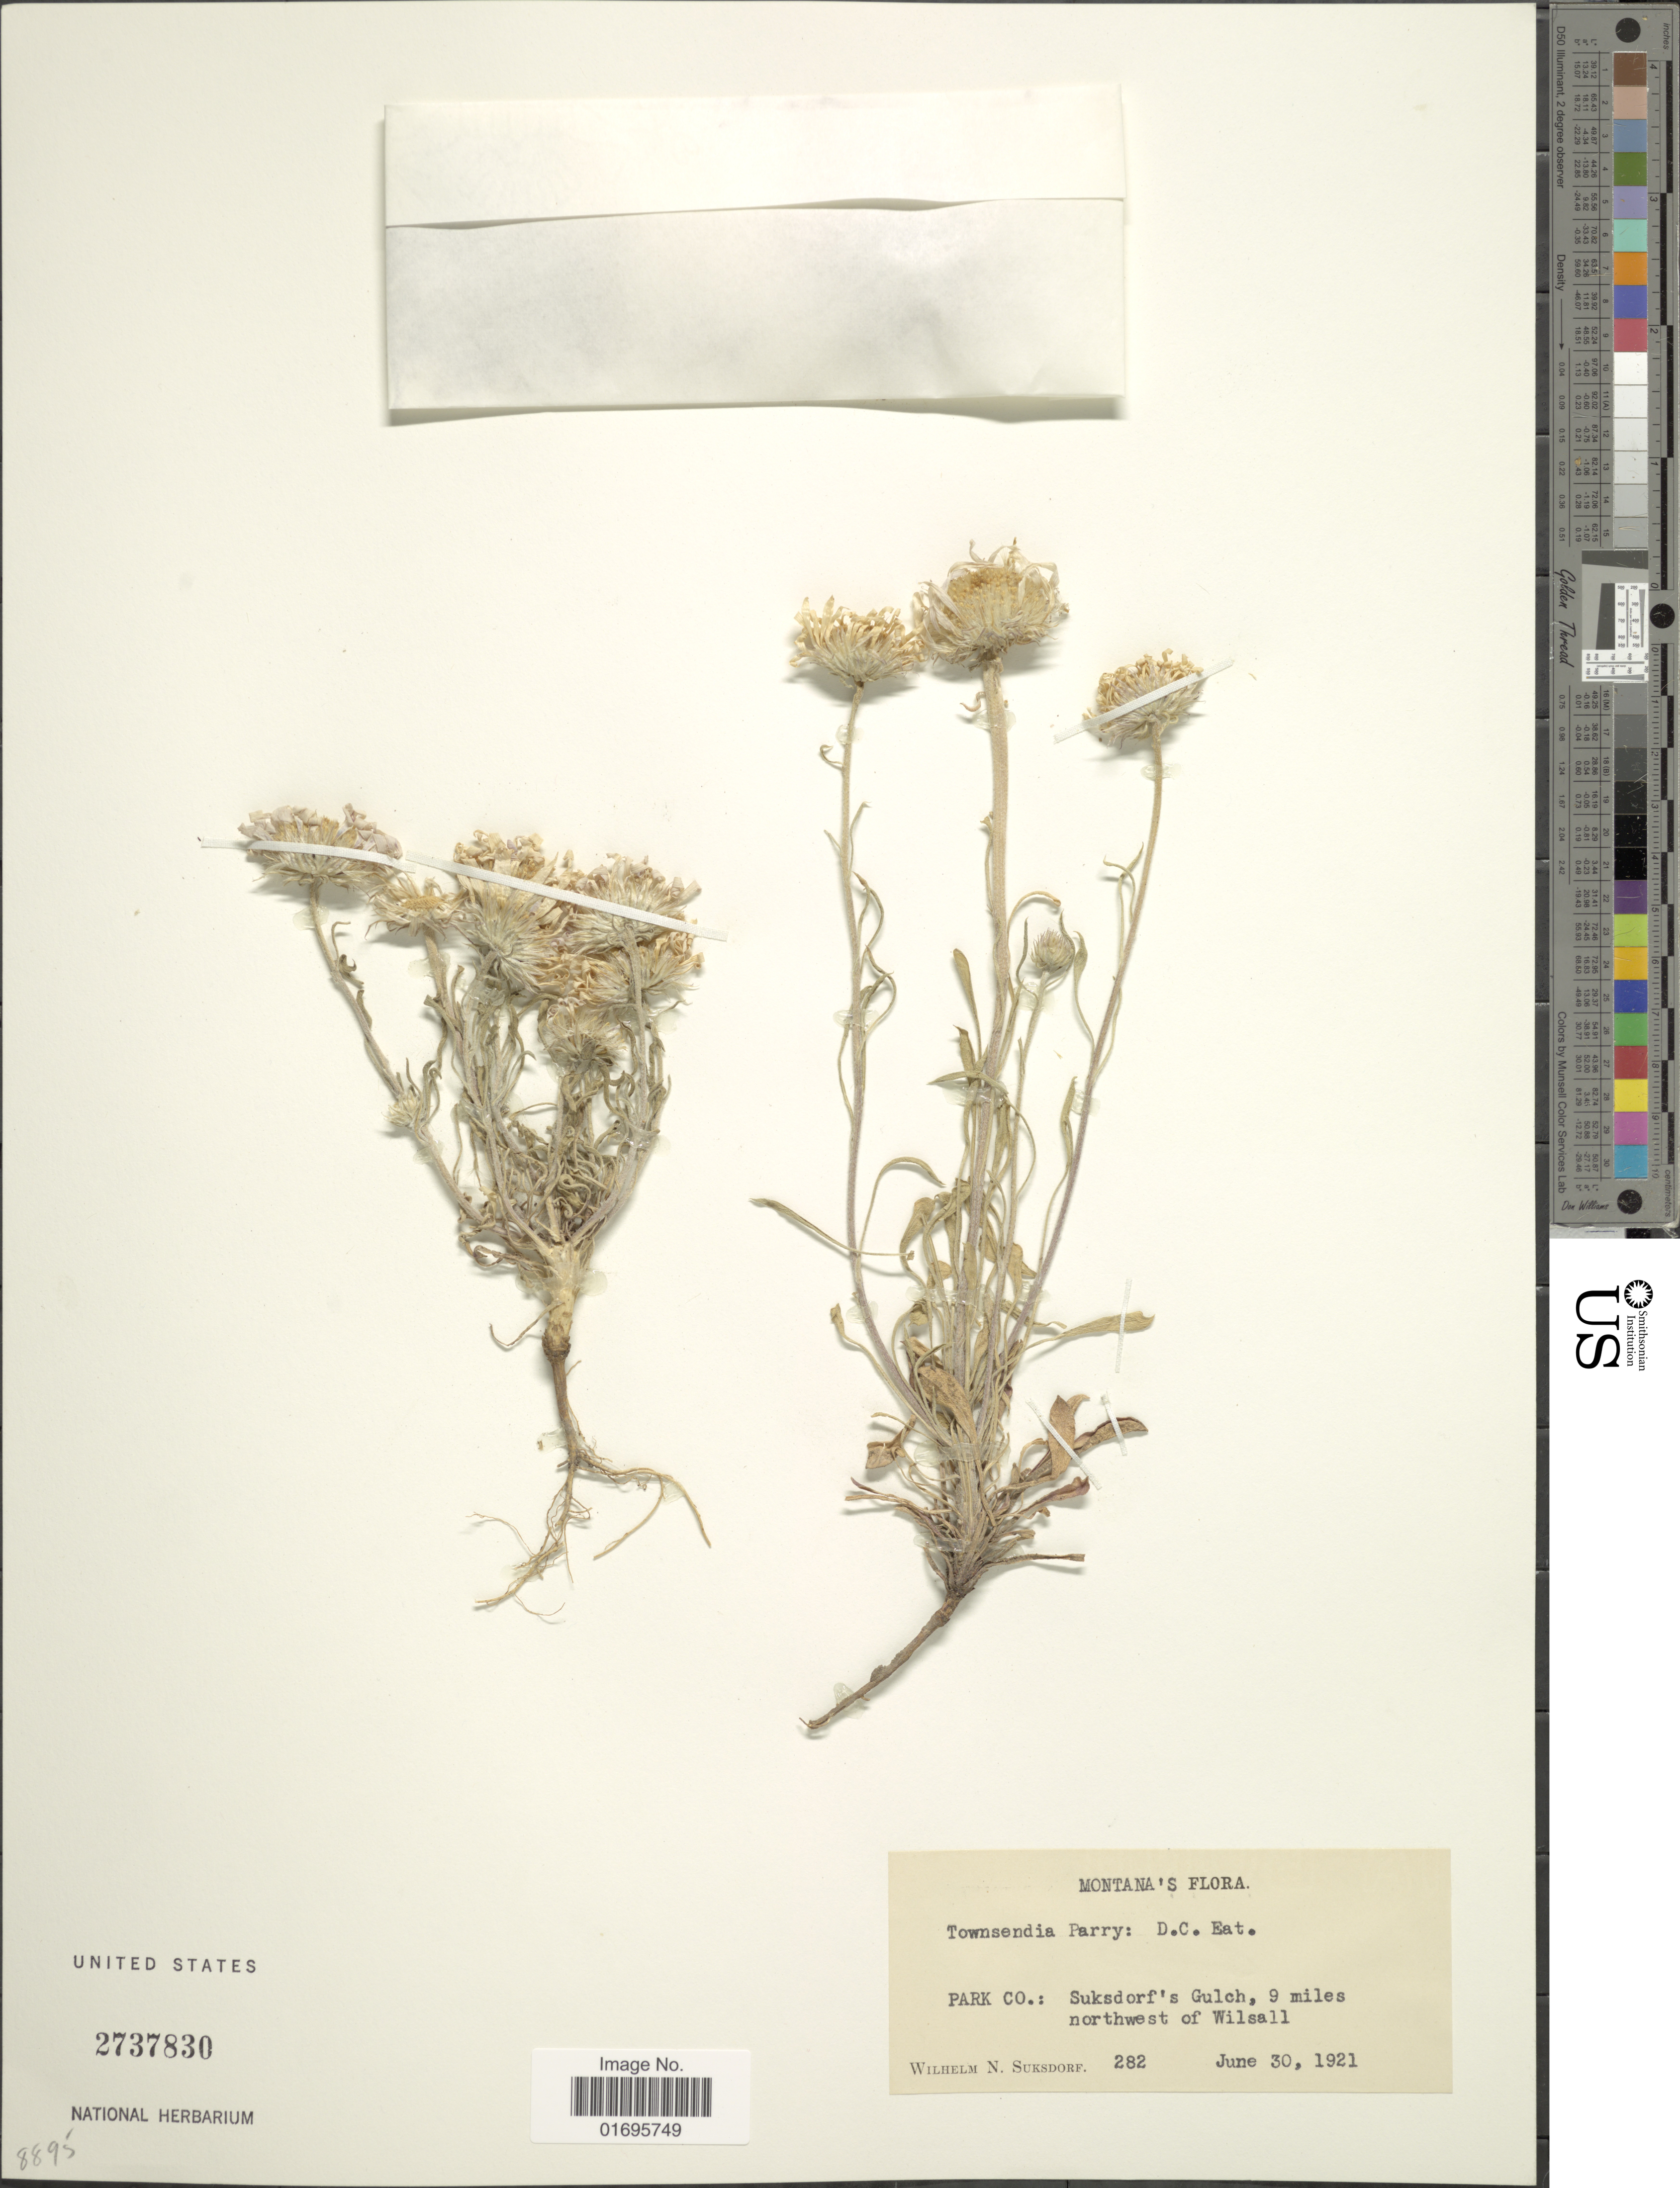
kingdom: Plantae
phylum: Tracheophyta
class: Magnoliopsida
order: Asterales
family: Asteraceae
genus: Townsendia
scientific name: Townsendia parryi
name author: D.C. Eaton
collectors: W. N. Suksdorf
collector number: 282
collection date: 1921-06-30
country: United States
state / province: Montana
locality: Park Co.: Suksdorf's Gulch, 9 miles northwest of Wilsall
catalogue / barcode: US 2737830